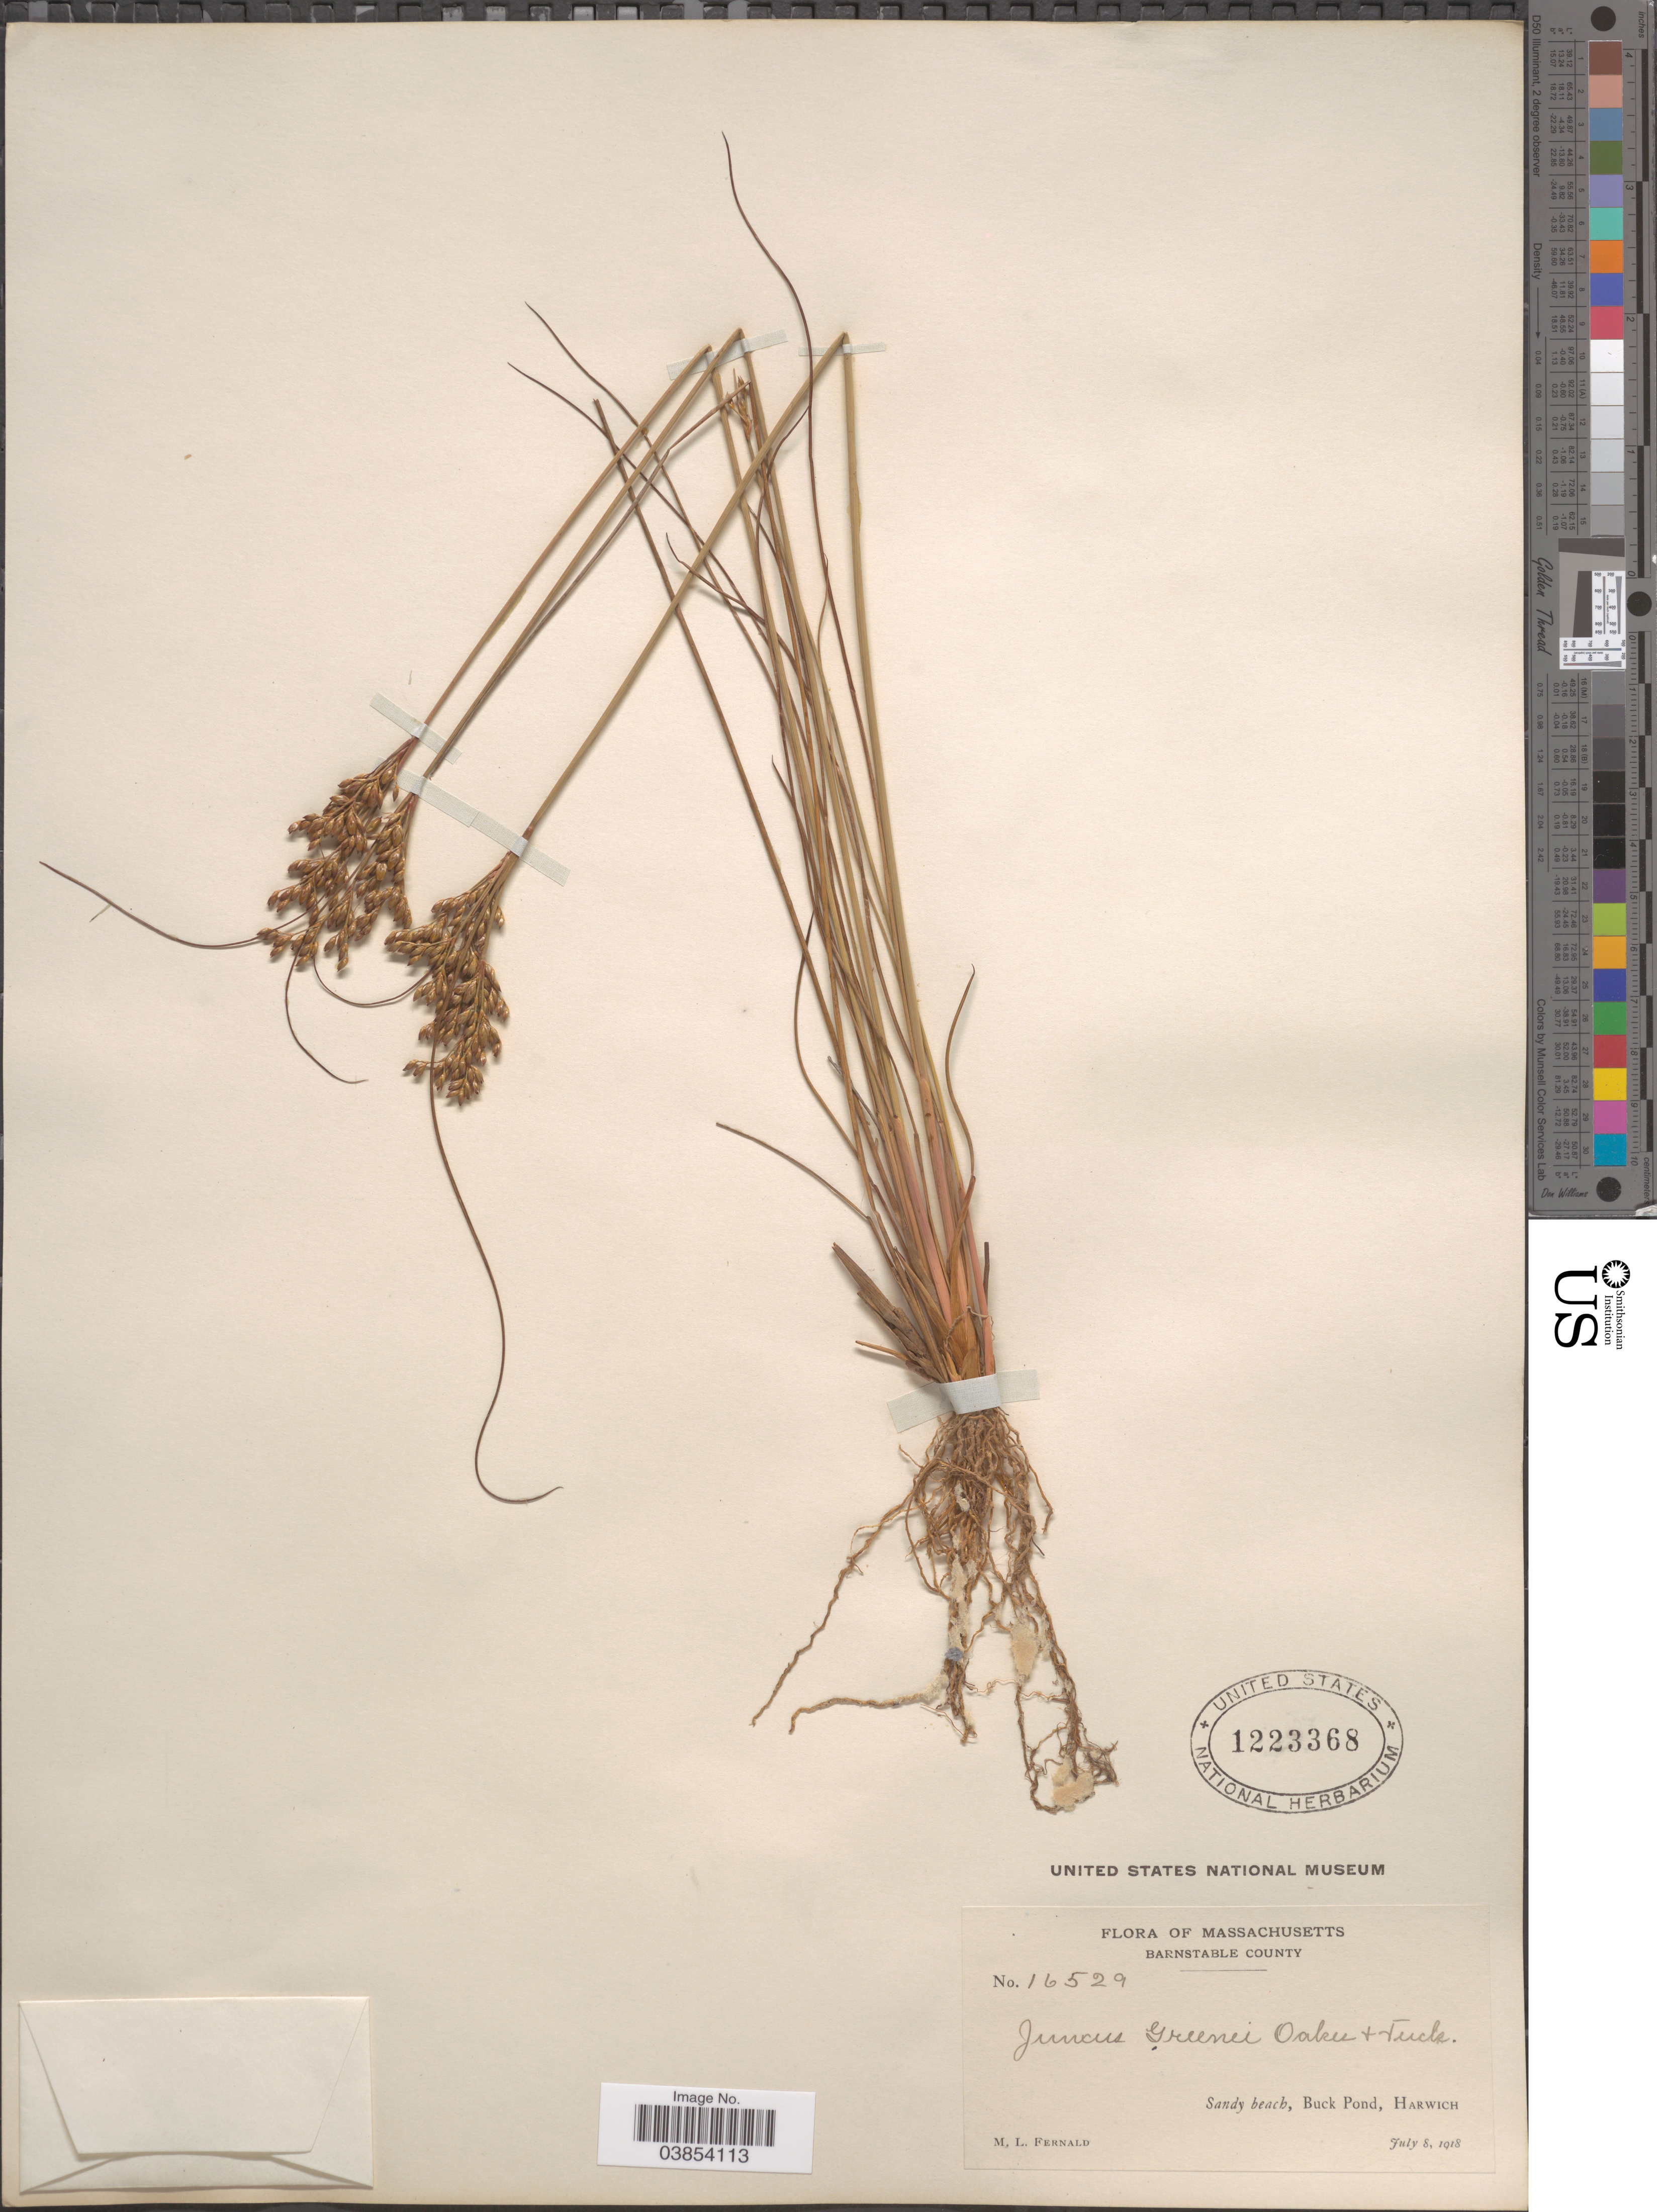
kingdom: Plantae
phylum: Tracheophyta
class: Liliopsida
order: Poales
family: Juncaceae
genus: Juncus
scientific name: Juncus greenei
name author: Oakes & Tuck.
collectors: M. L. Fernald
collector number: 16529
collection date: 1918-07-08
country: United States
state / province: Massachusetts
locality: Barnstable County. Buck Pond, Harwich.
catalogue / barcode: US 1223368